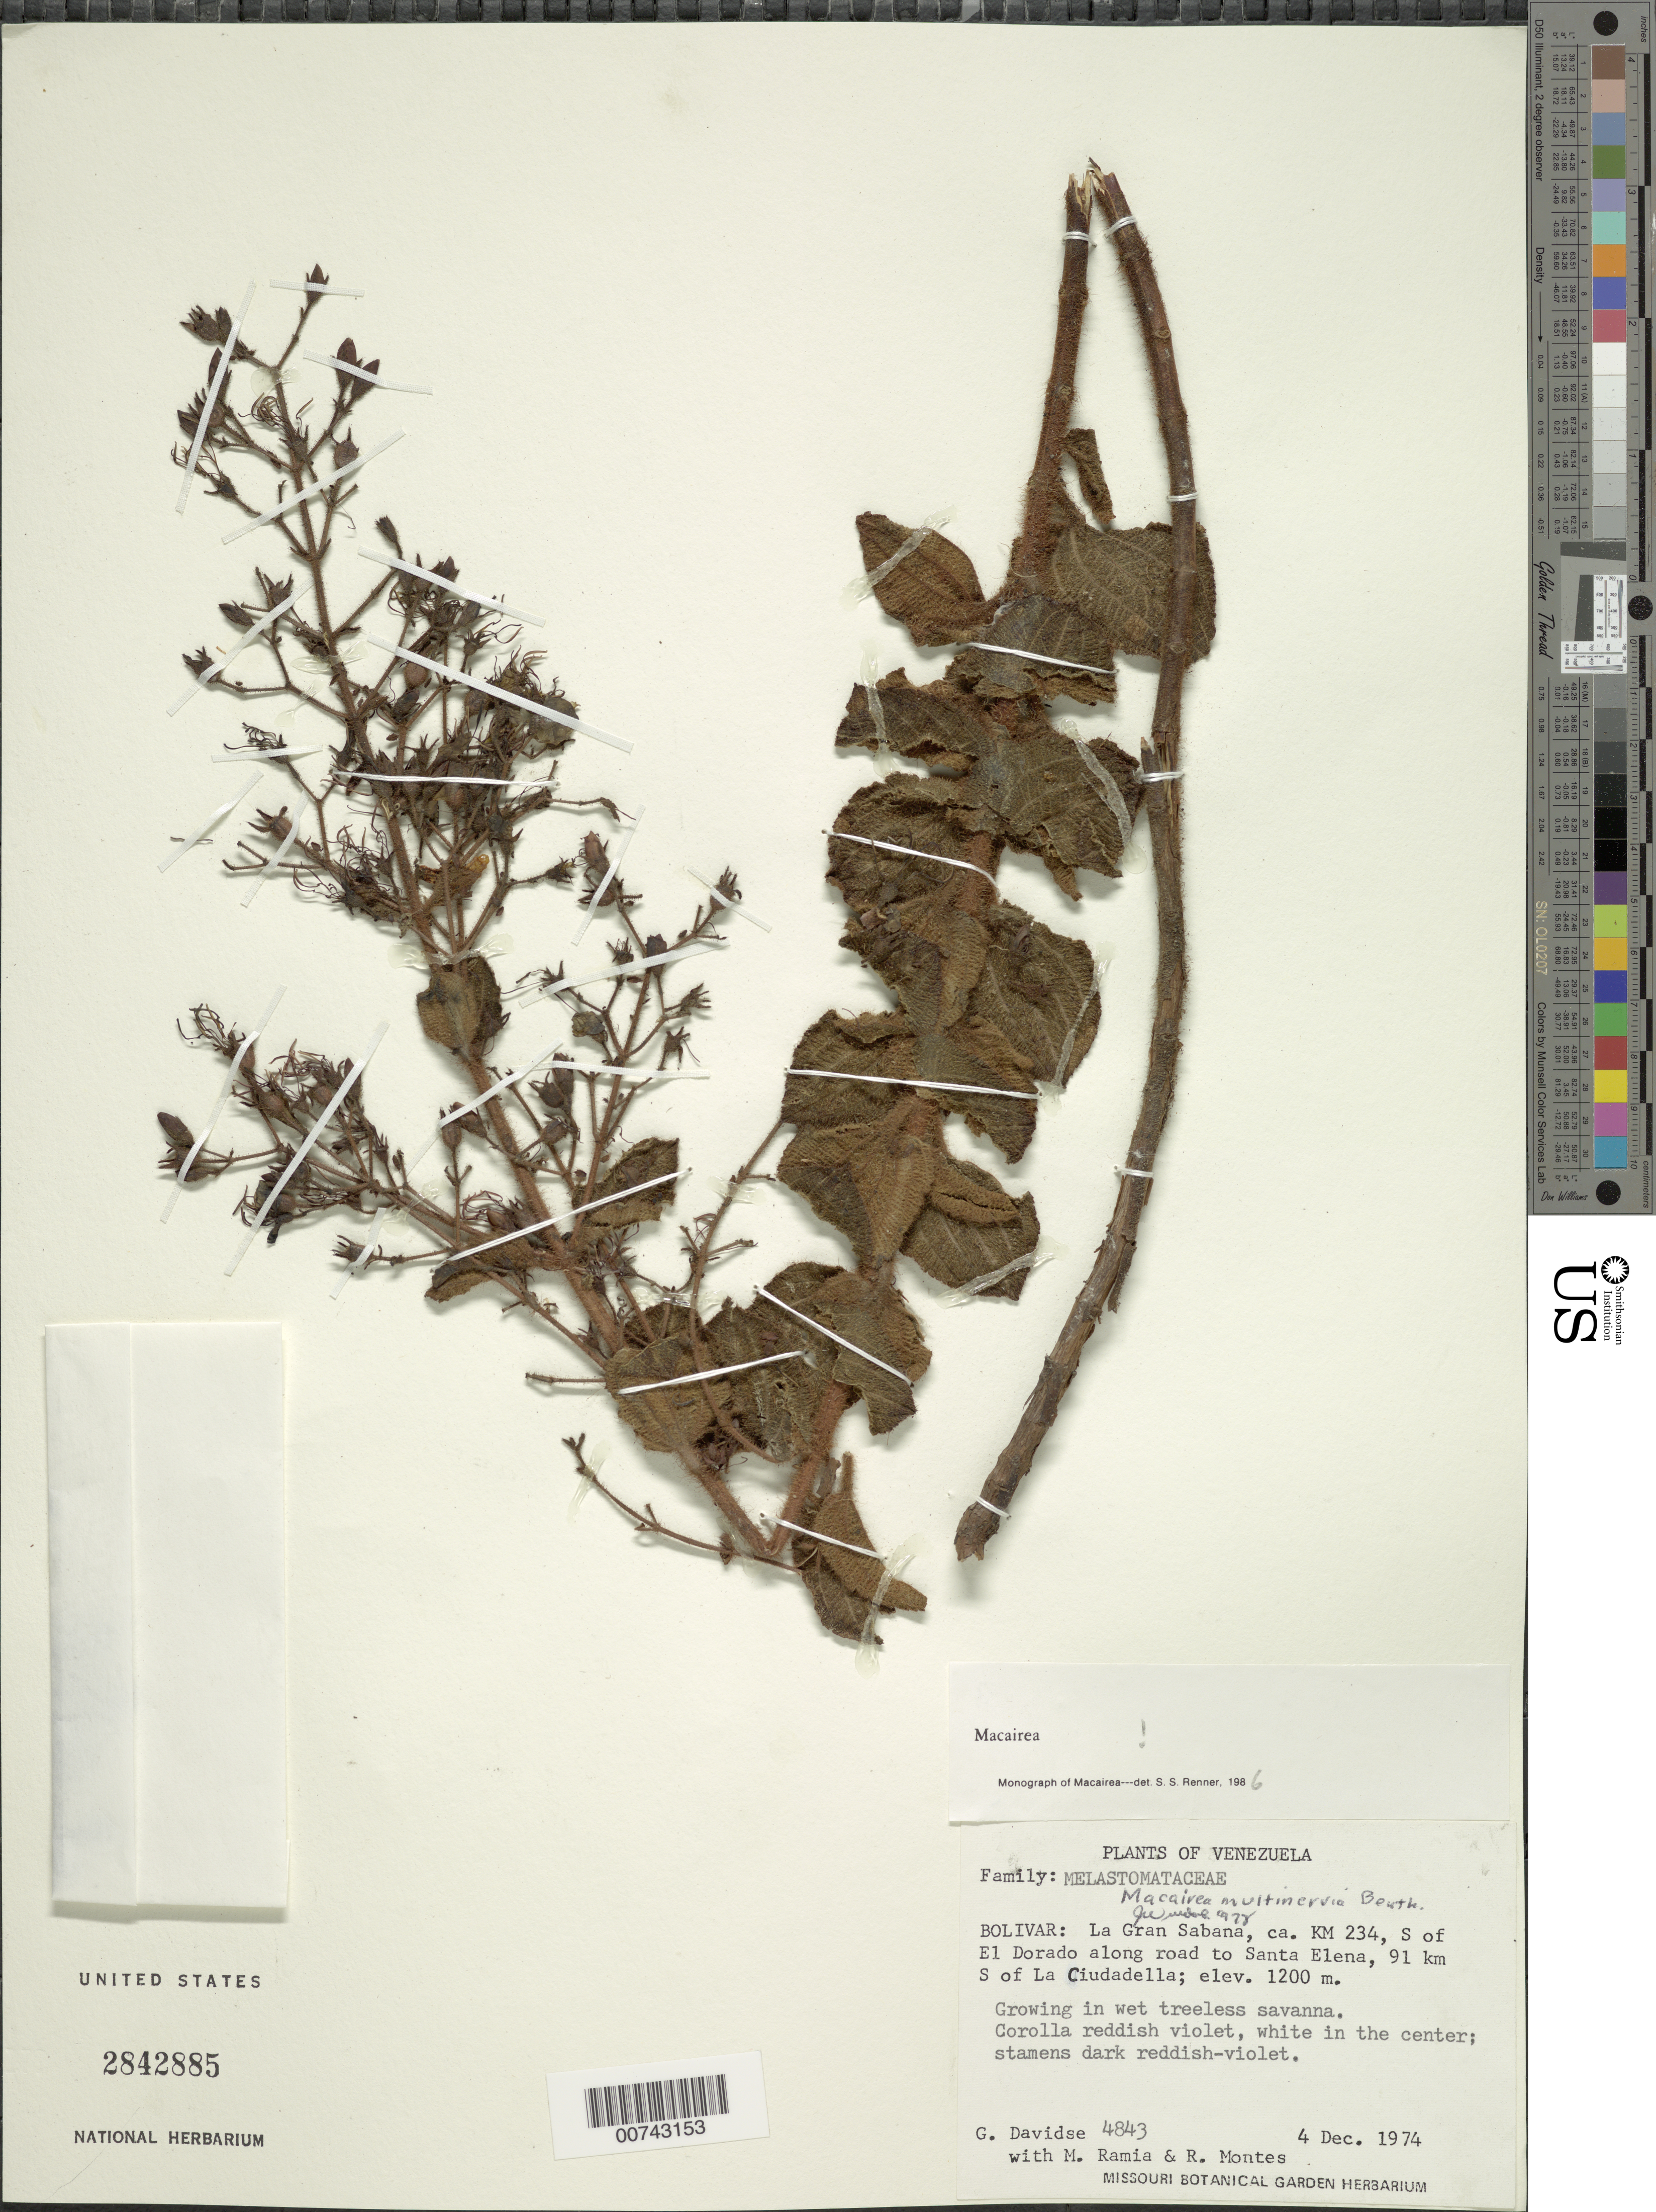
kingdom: Plantae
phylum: Tracheophyta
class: Magnoliopsida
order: Myrtales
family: Melastomataceae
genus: Macairea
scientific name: Macairea multinervia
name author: Benth.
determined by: Wurdack, John J., (US), US (UNITED STATES)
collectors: G. Davidse, M. Ramia & R. Montes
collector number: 4843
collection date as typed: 4-Dec-73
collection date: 1973-12-04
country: Venezuela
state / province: Bolívar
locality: Gran Sabana, 234 km S of El Dorado along road to Santa Elena, 91 km S of La Ciudadella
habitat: Wet treeless savanna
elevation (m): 1200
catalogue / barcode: US 2842885